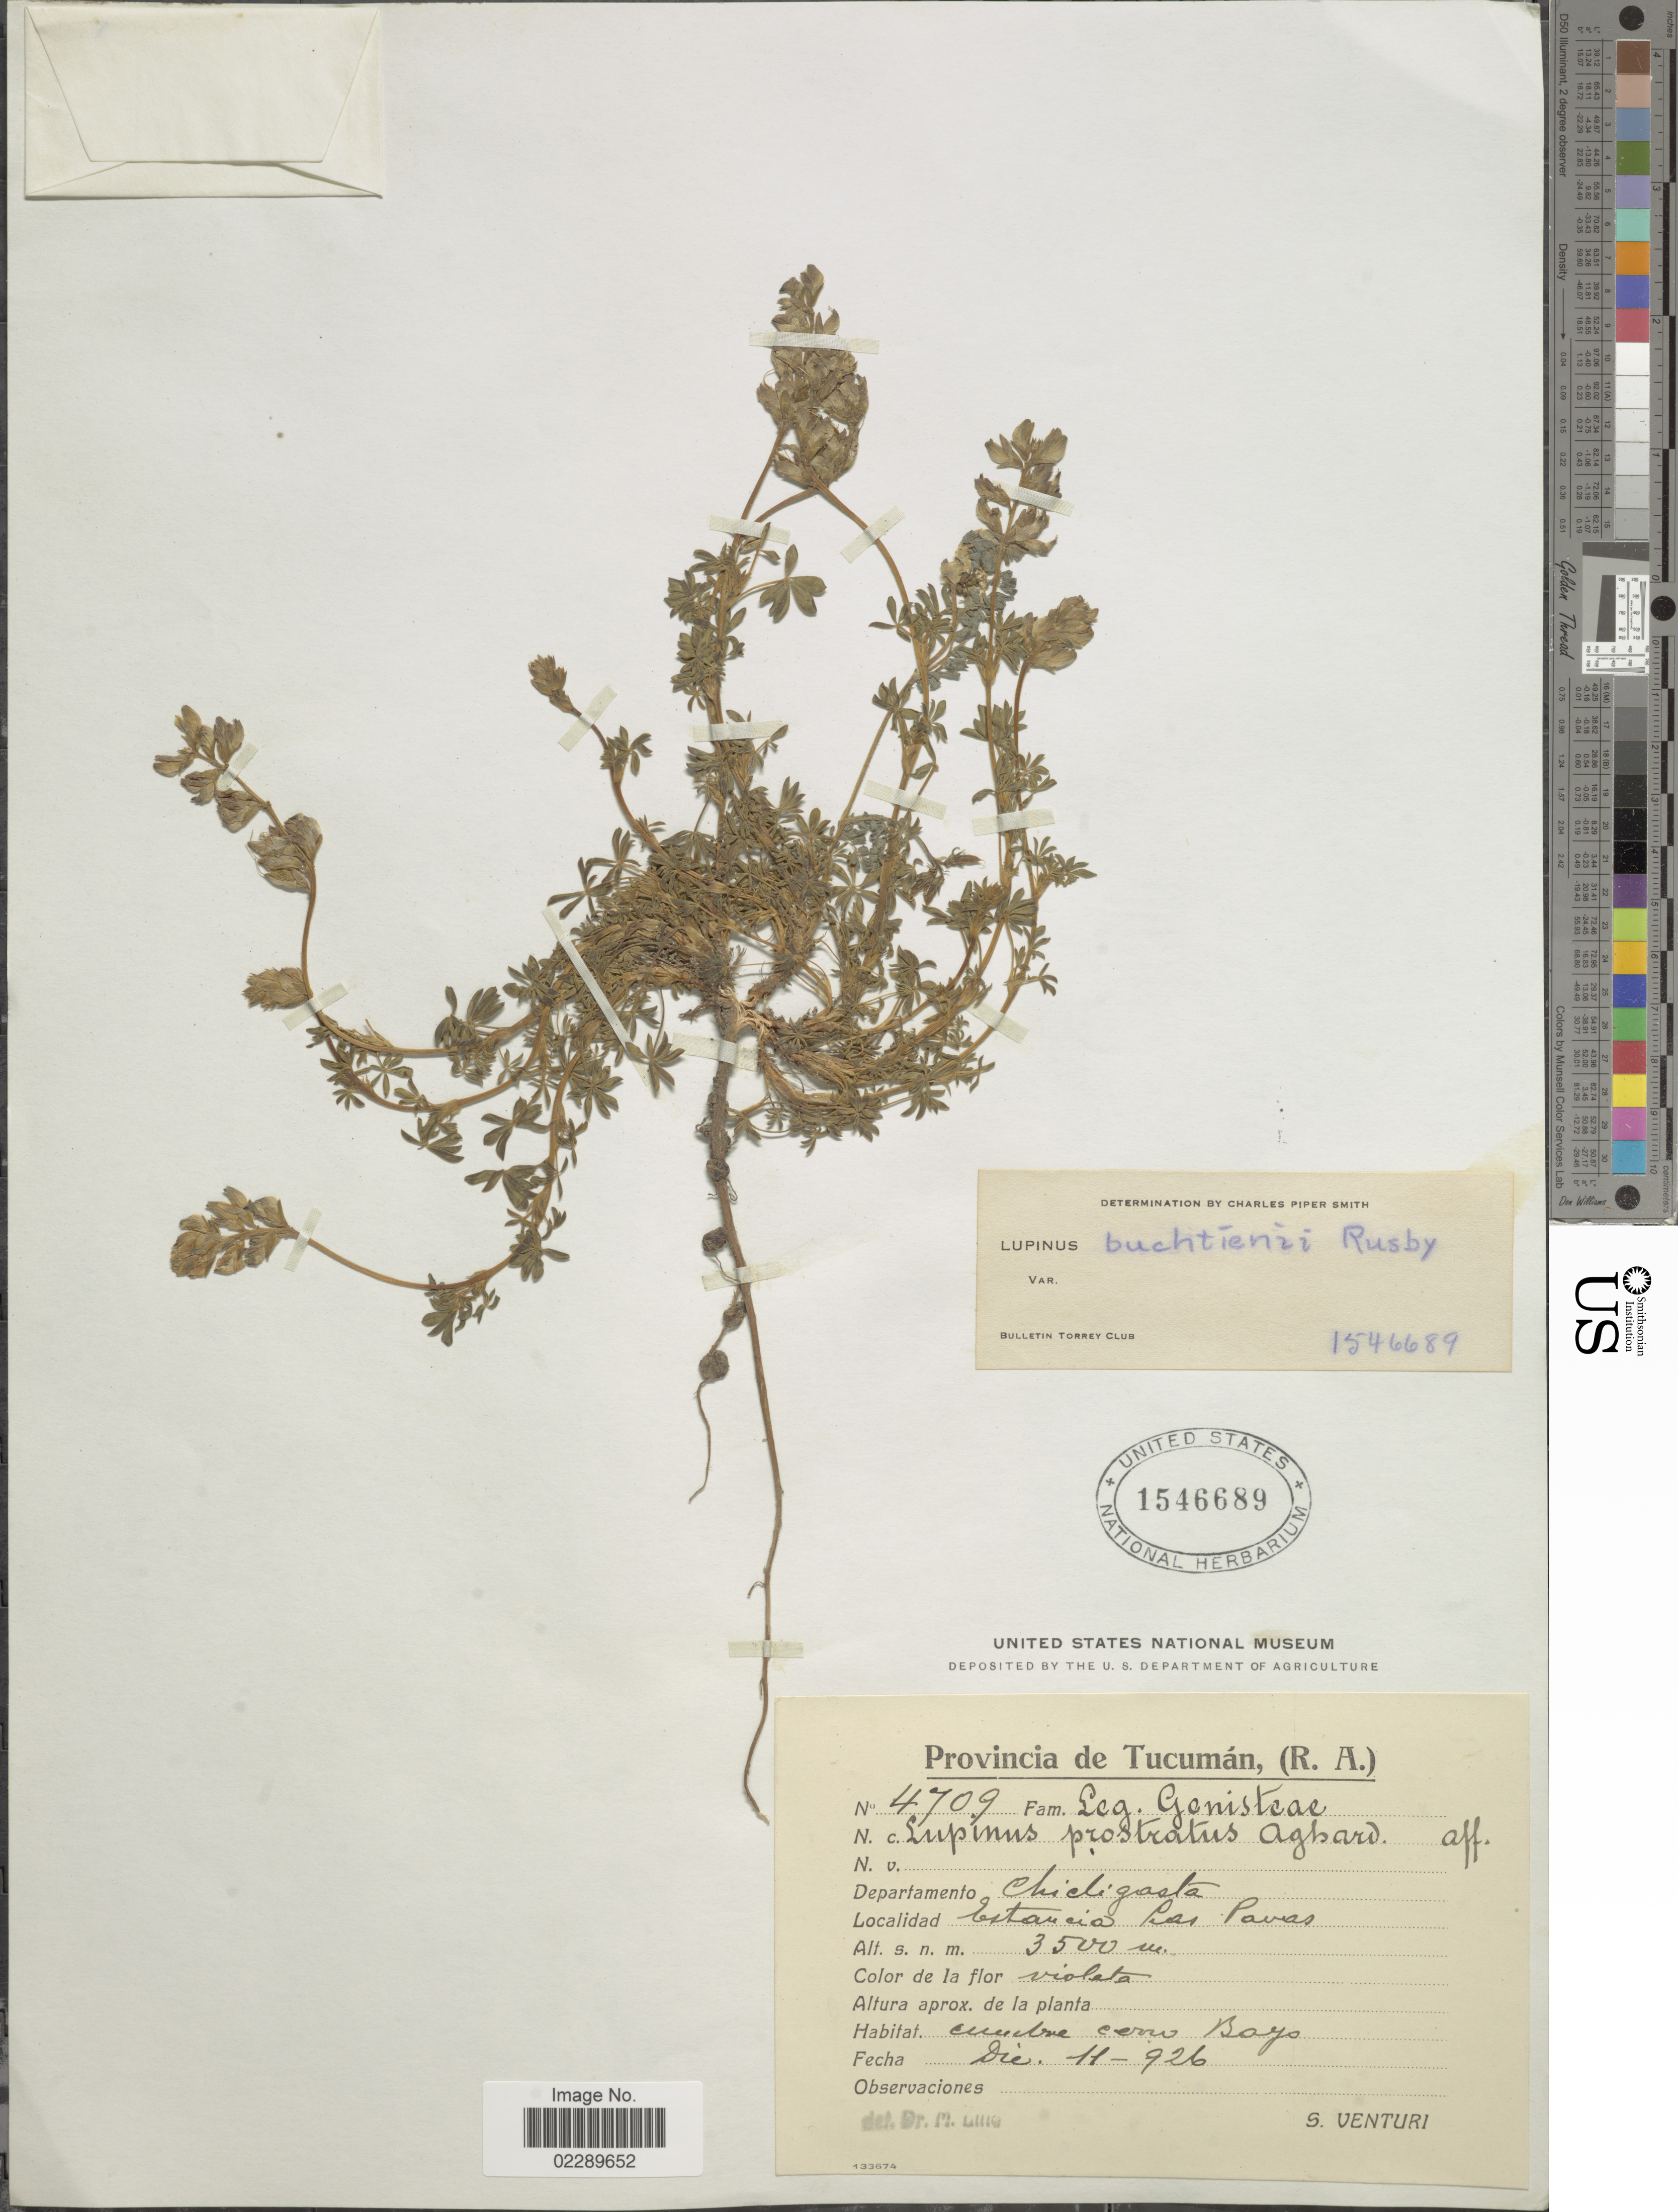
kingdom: Plantae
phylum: Tracheophyta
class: Magnoliopsida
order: Fabales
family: Fabaceae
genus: Lupinus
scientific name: Lupinus buchtienii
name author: Rusby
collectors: S. Venturi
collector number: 4709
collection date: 1926-12-11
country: Argentina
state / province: Tucuman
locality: Provincia de Tucumán, (R.A.). Departamento Chicligasta. Estancia Las Pavas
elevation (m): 3500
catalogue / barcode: US 1546689